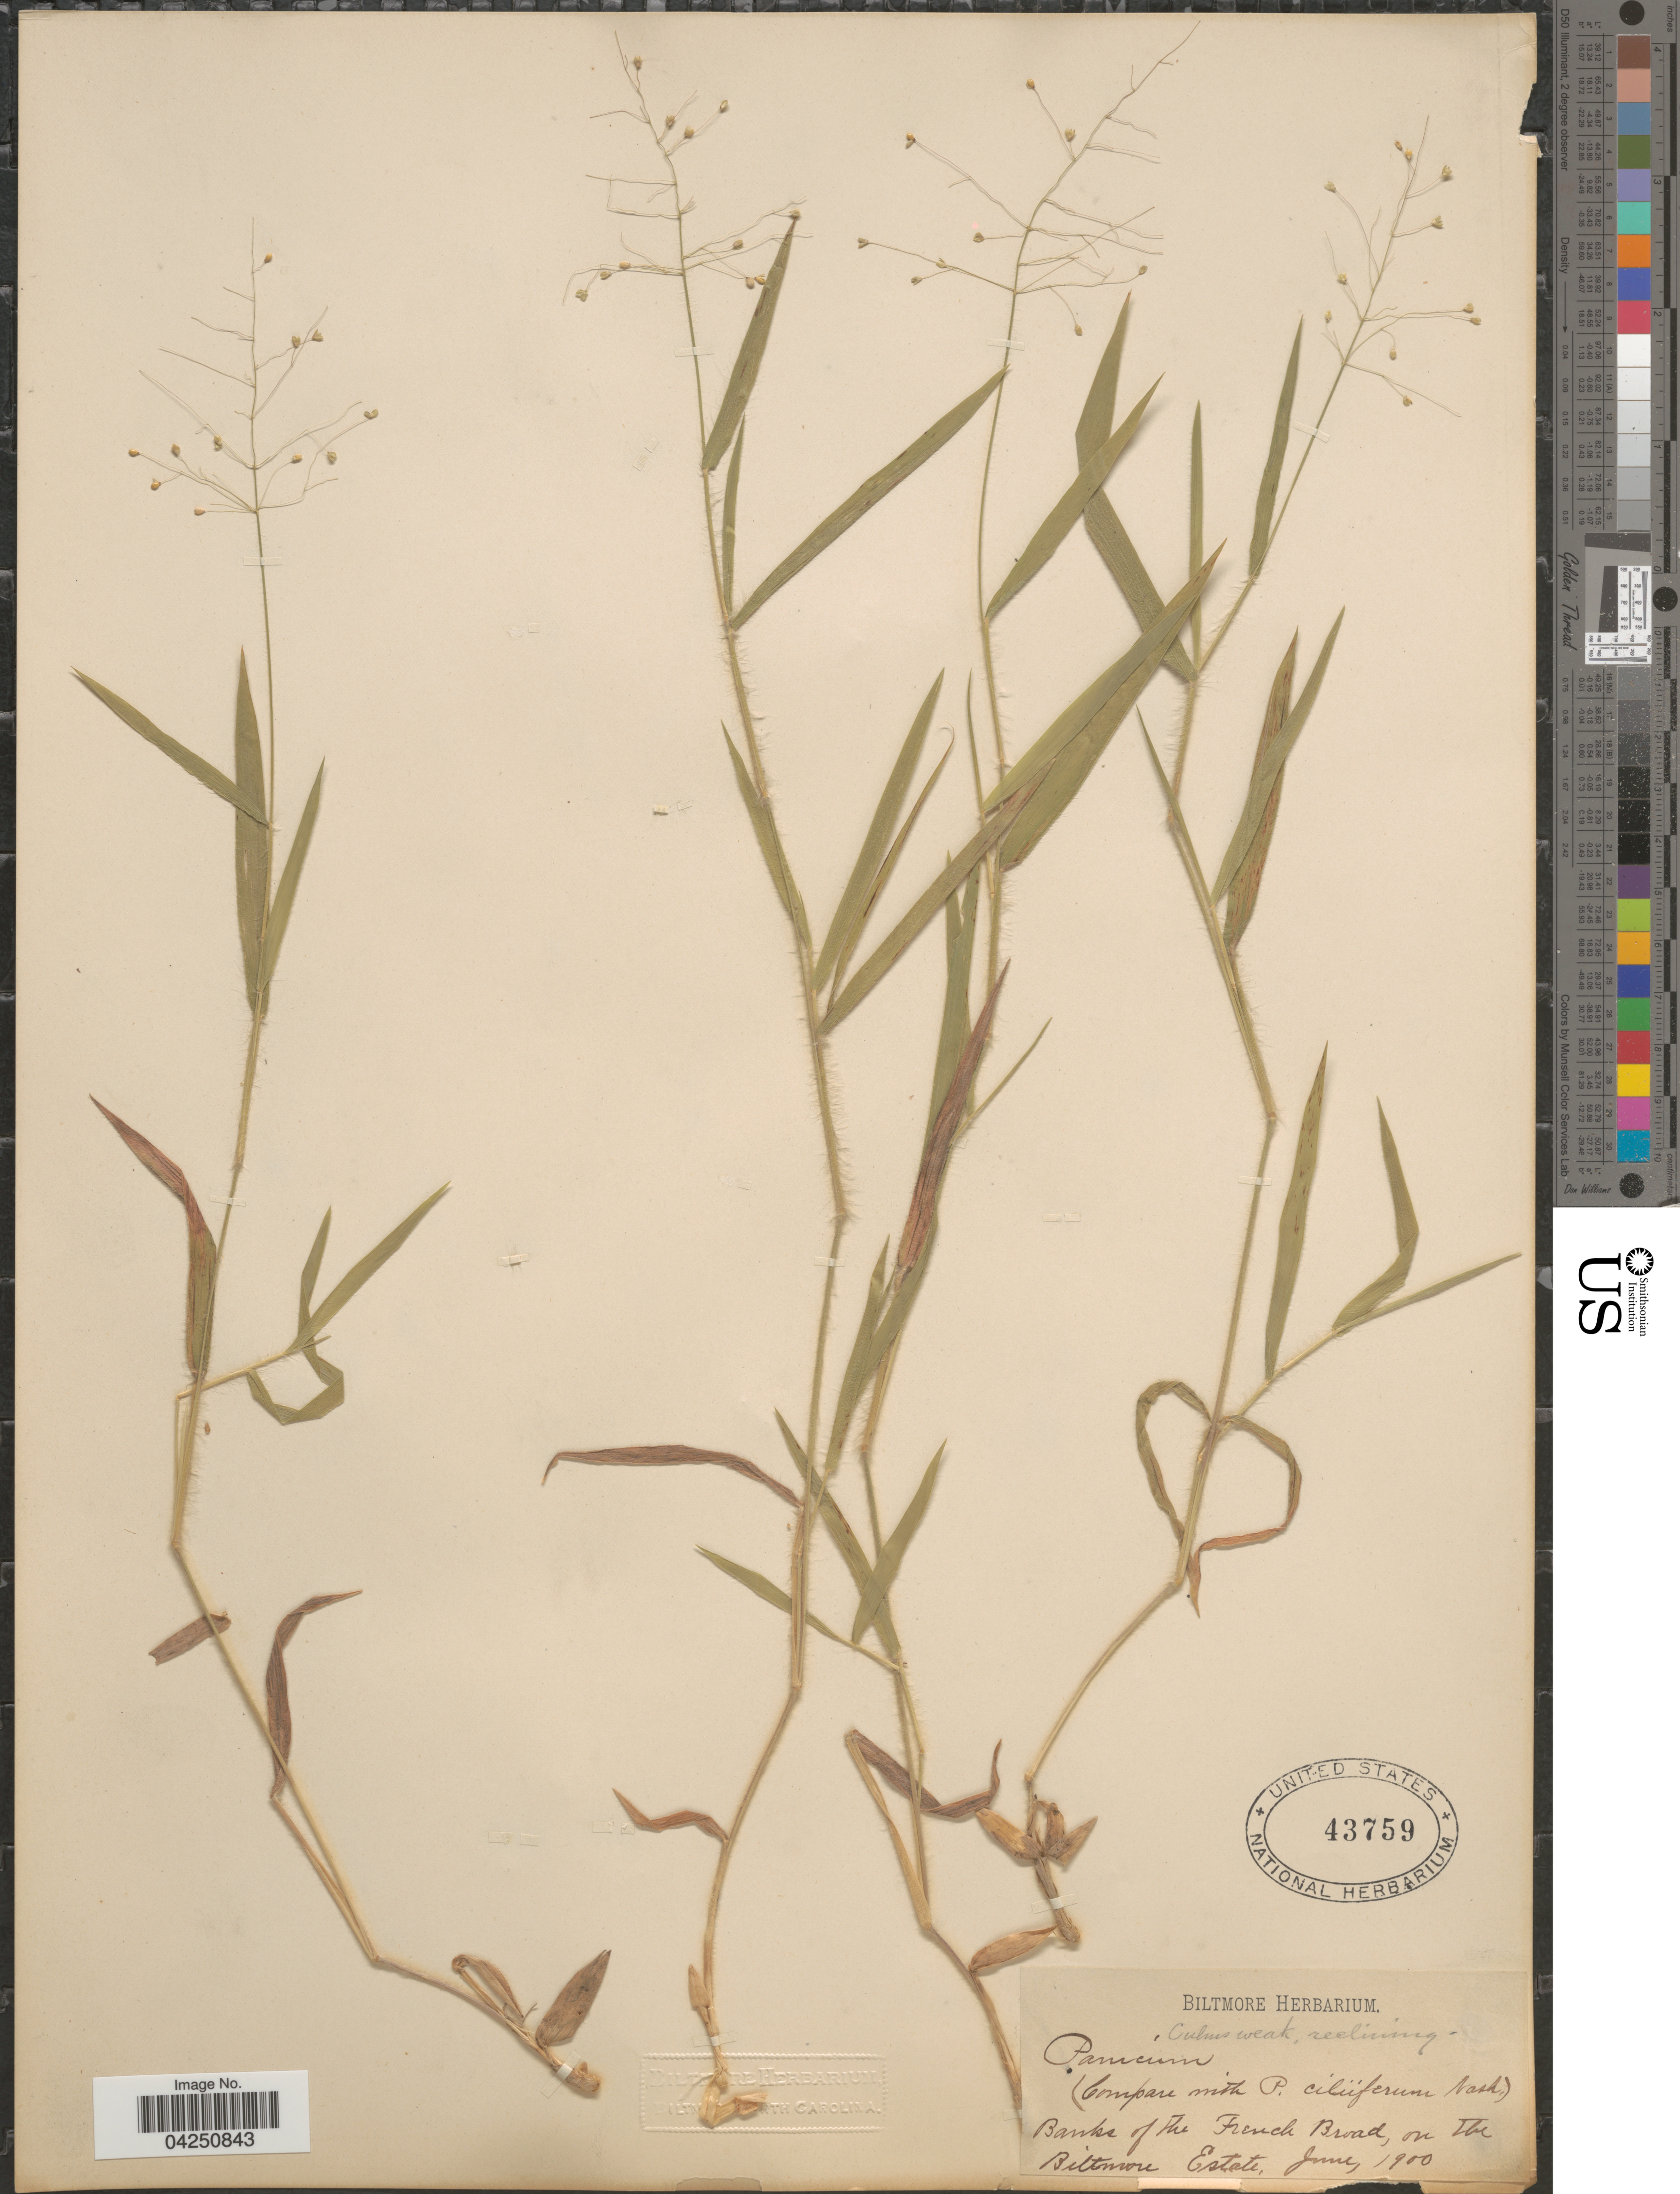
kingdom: Plantae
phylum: Tracheophyta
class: Liliopsida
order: Poales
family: Poaceae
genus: Dichanthelium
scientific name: Dichanthelium acuminatum var. acuminatum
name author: (Sw.) Gould & C.A. Clark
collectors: ex herb. Biltmore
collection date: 1900-06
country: United States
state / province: North Carolina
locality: Banks of the French Broad, on the Biltmore Estate.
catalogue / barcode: US 43759